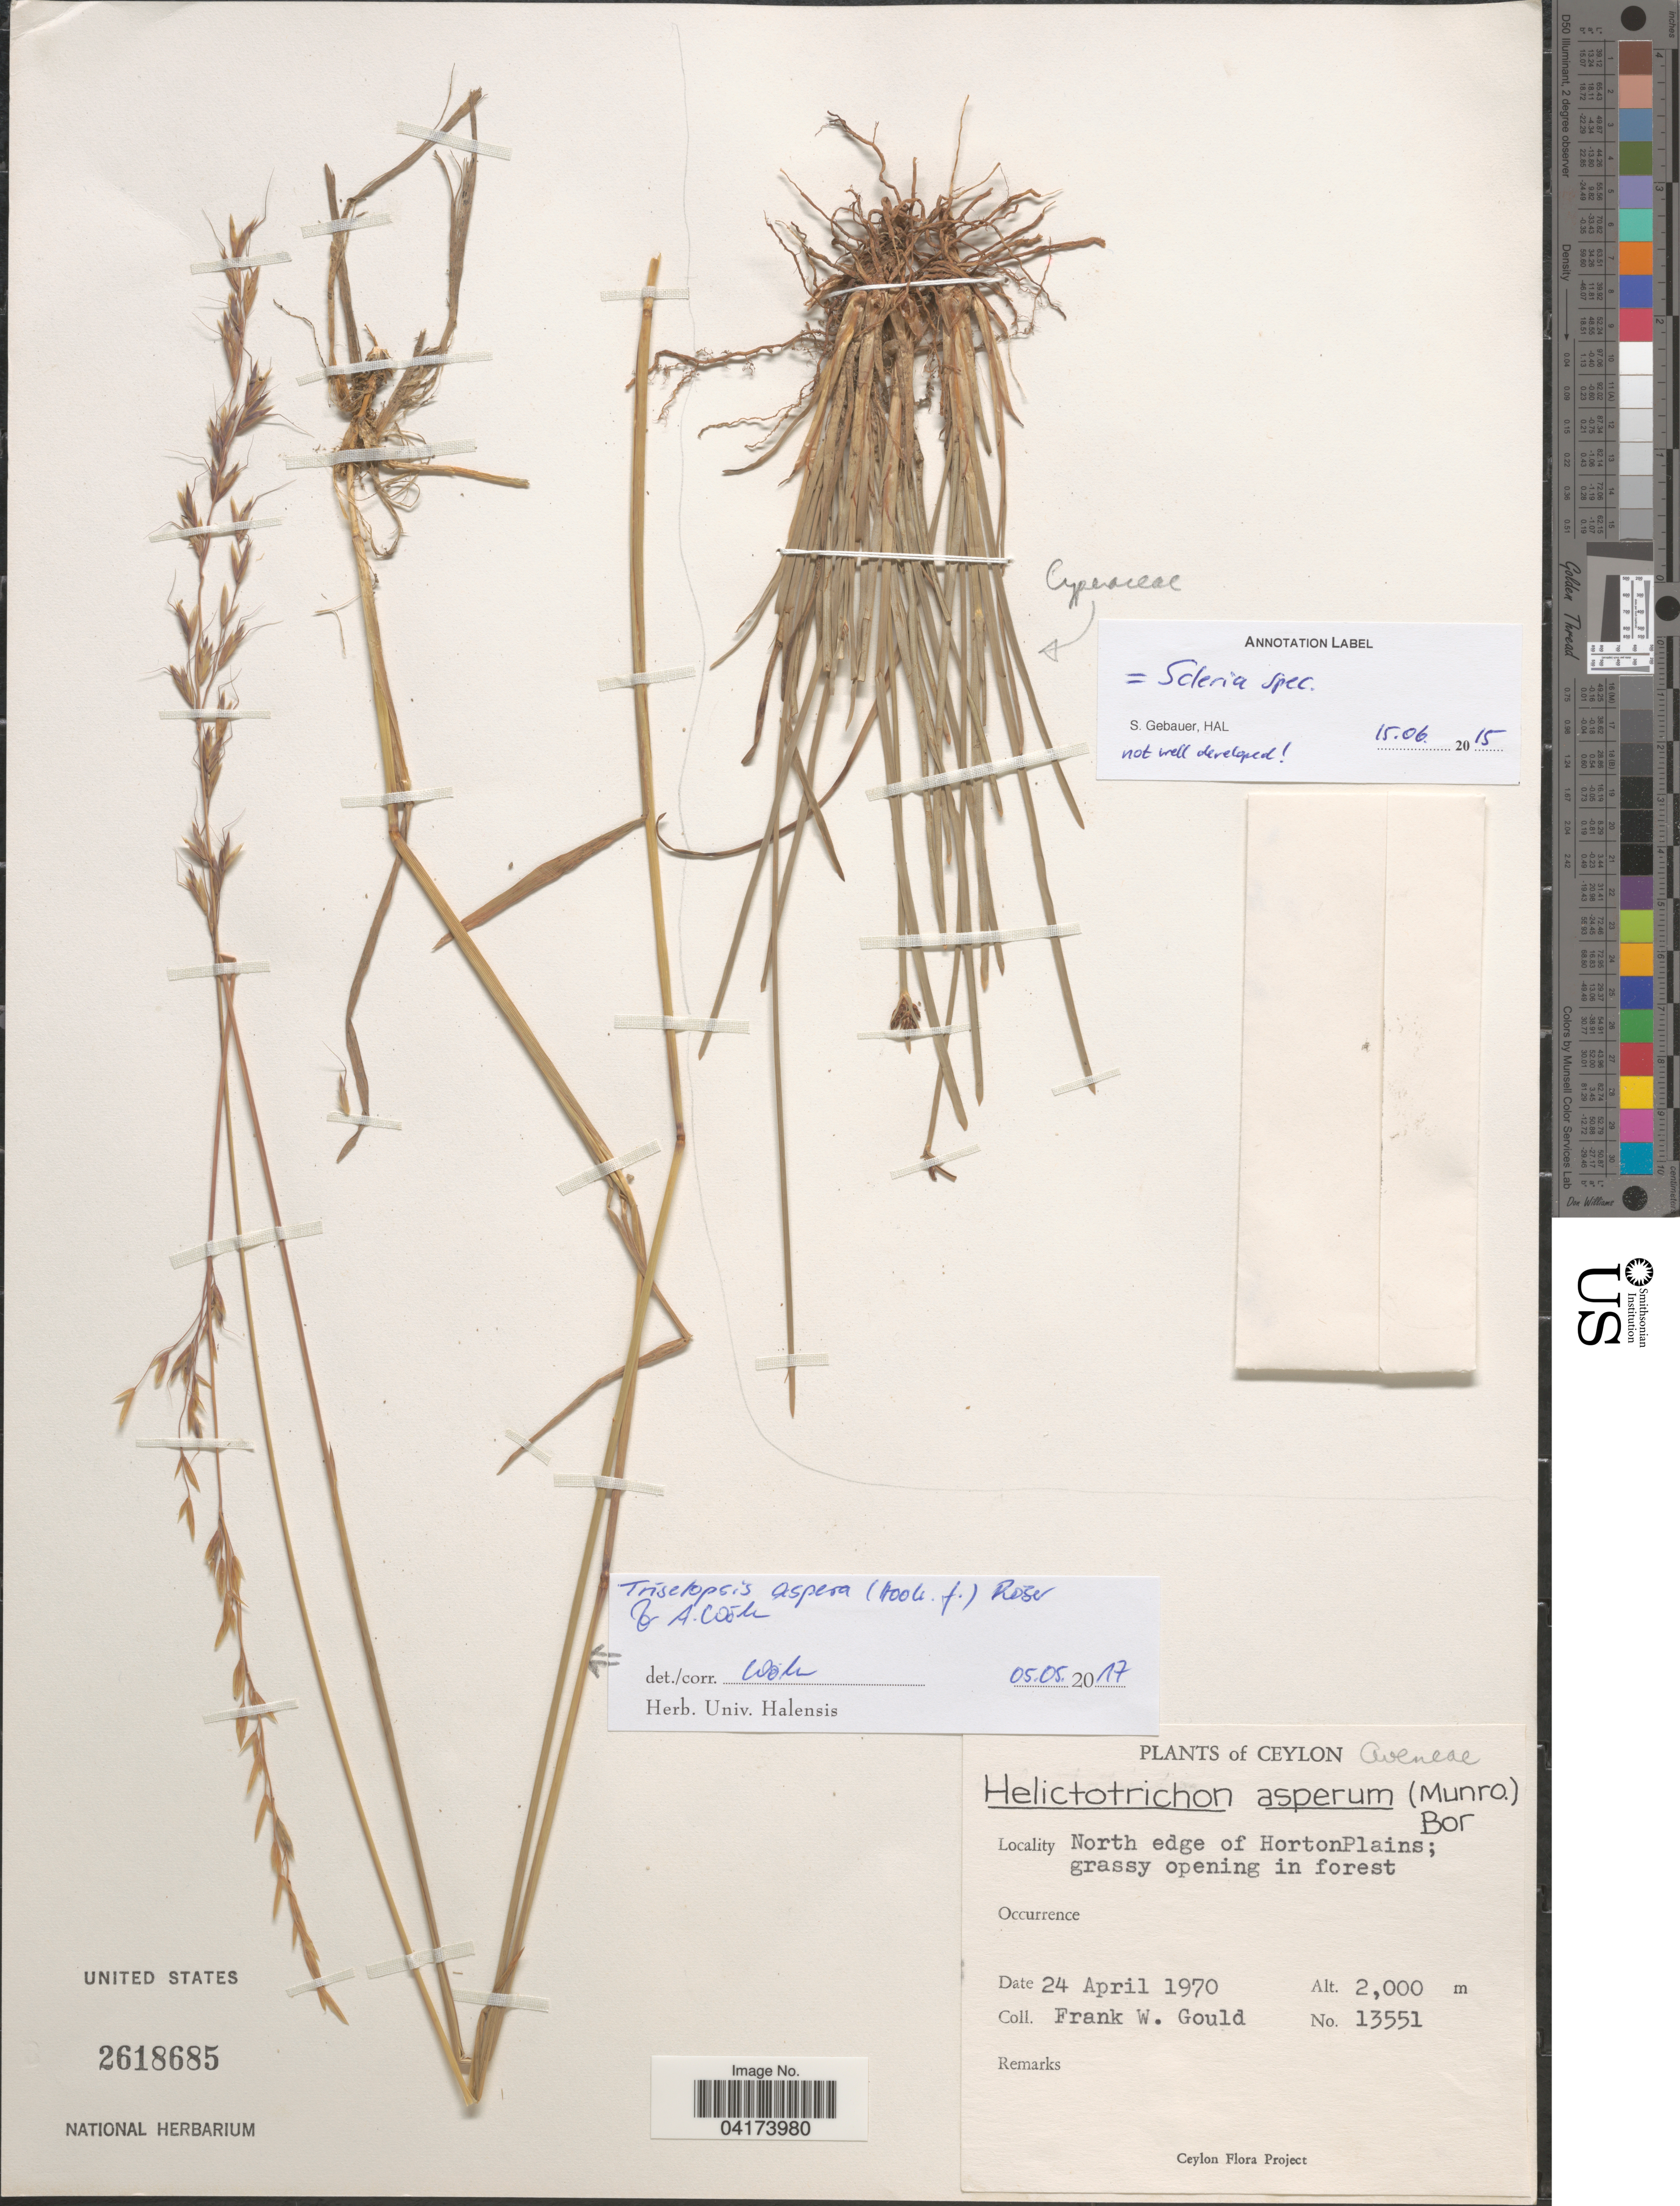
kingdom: Plantae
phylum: Tracheophyta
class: Liliopsida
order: Poales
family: Poaceae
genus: Trisetopsis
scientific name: Trisetopsis aspera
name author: (Thwaites ex Munro) Röser & Wölk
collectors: F. W. Gould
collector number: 13551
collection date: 1970-04-24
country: Sri Lanka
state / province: Central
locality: Ceylon. North edge of Horton Plains.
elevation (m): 2000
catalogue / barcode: US 2618685